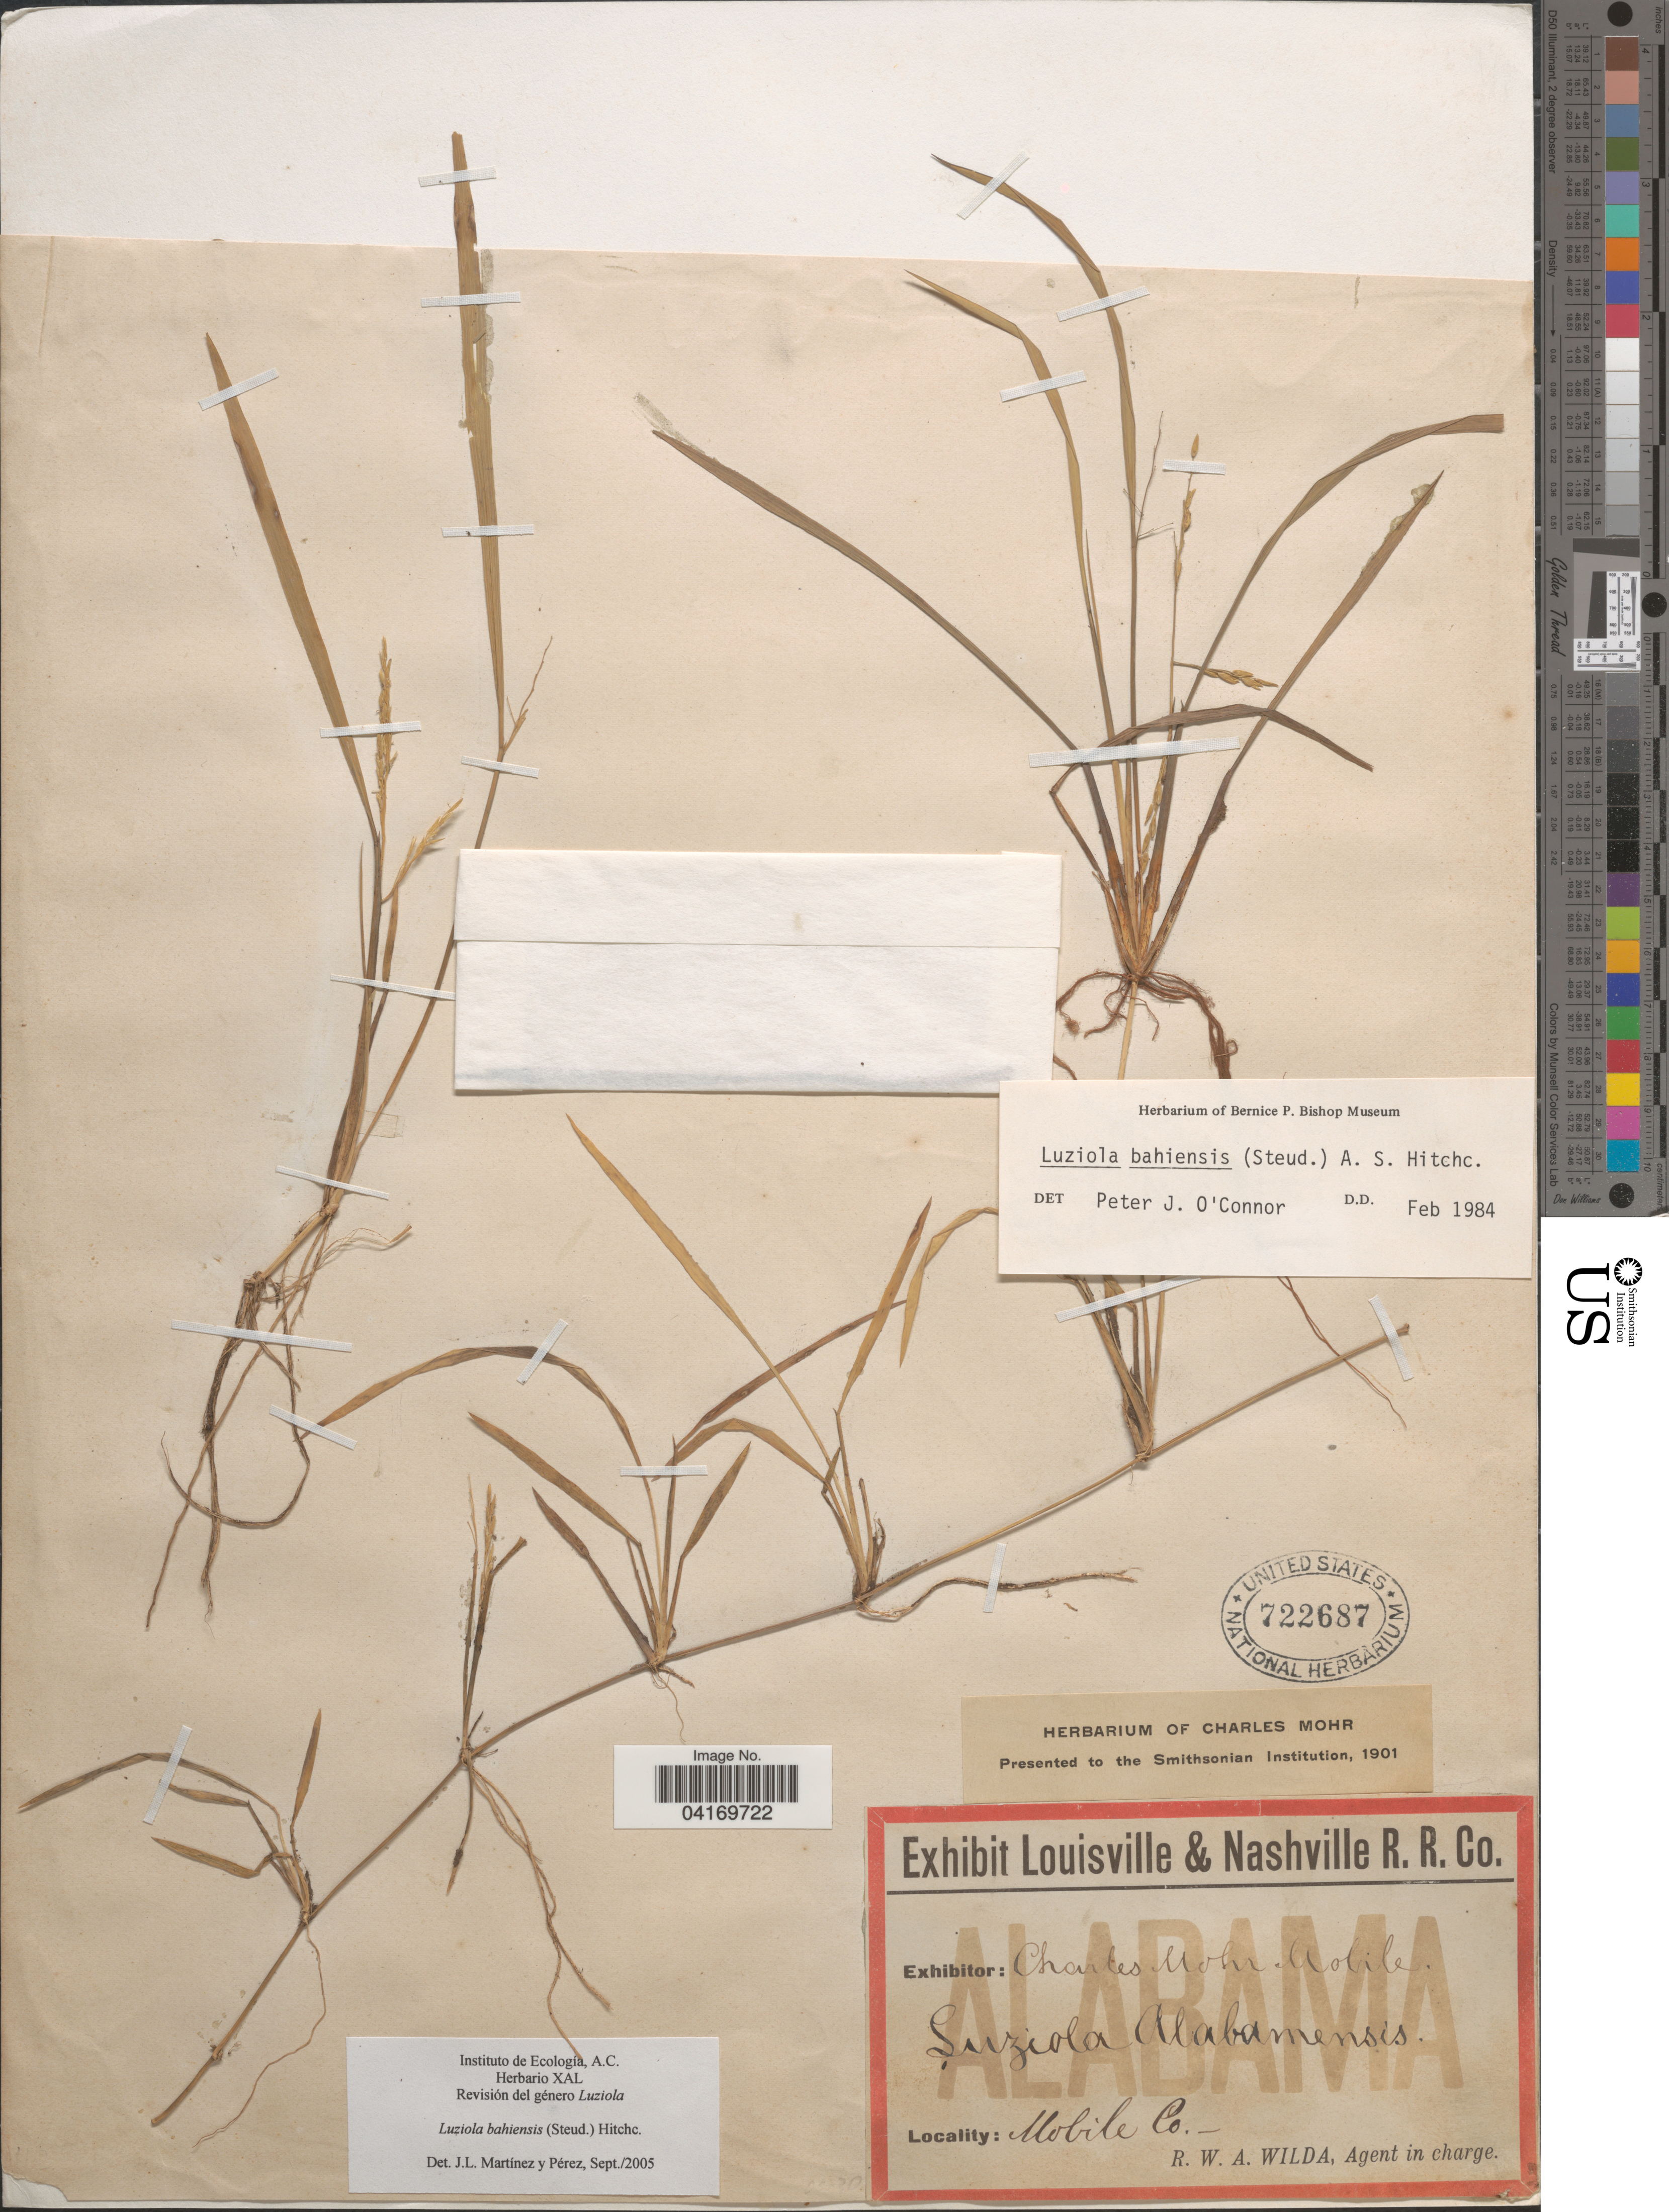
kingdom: Plantae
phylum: Tracheophyta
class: Liliopsida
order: Poales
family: Poaceae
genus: Luziola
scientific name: Luziola bahiensis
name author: (Steud.) Hitchc.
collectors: Mohr, C. T. (herbarium)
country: United States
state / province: Alabama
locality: Mobile Co.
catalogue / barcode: US 722687